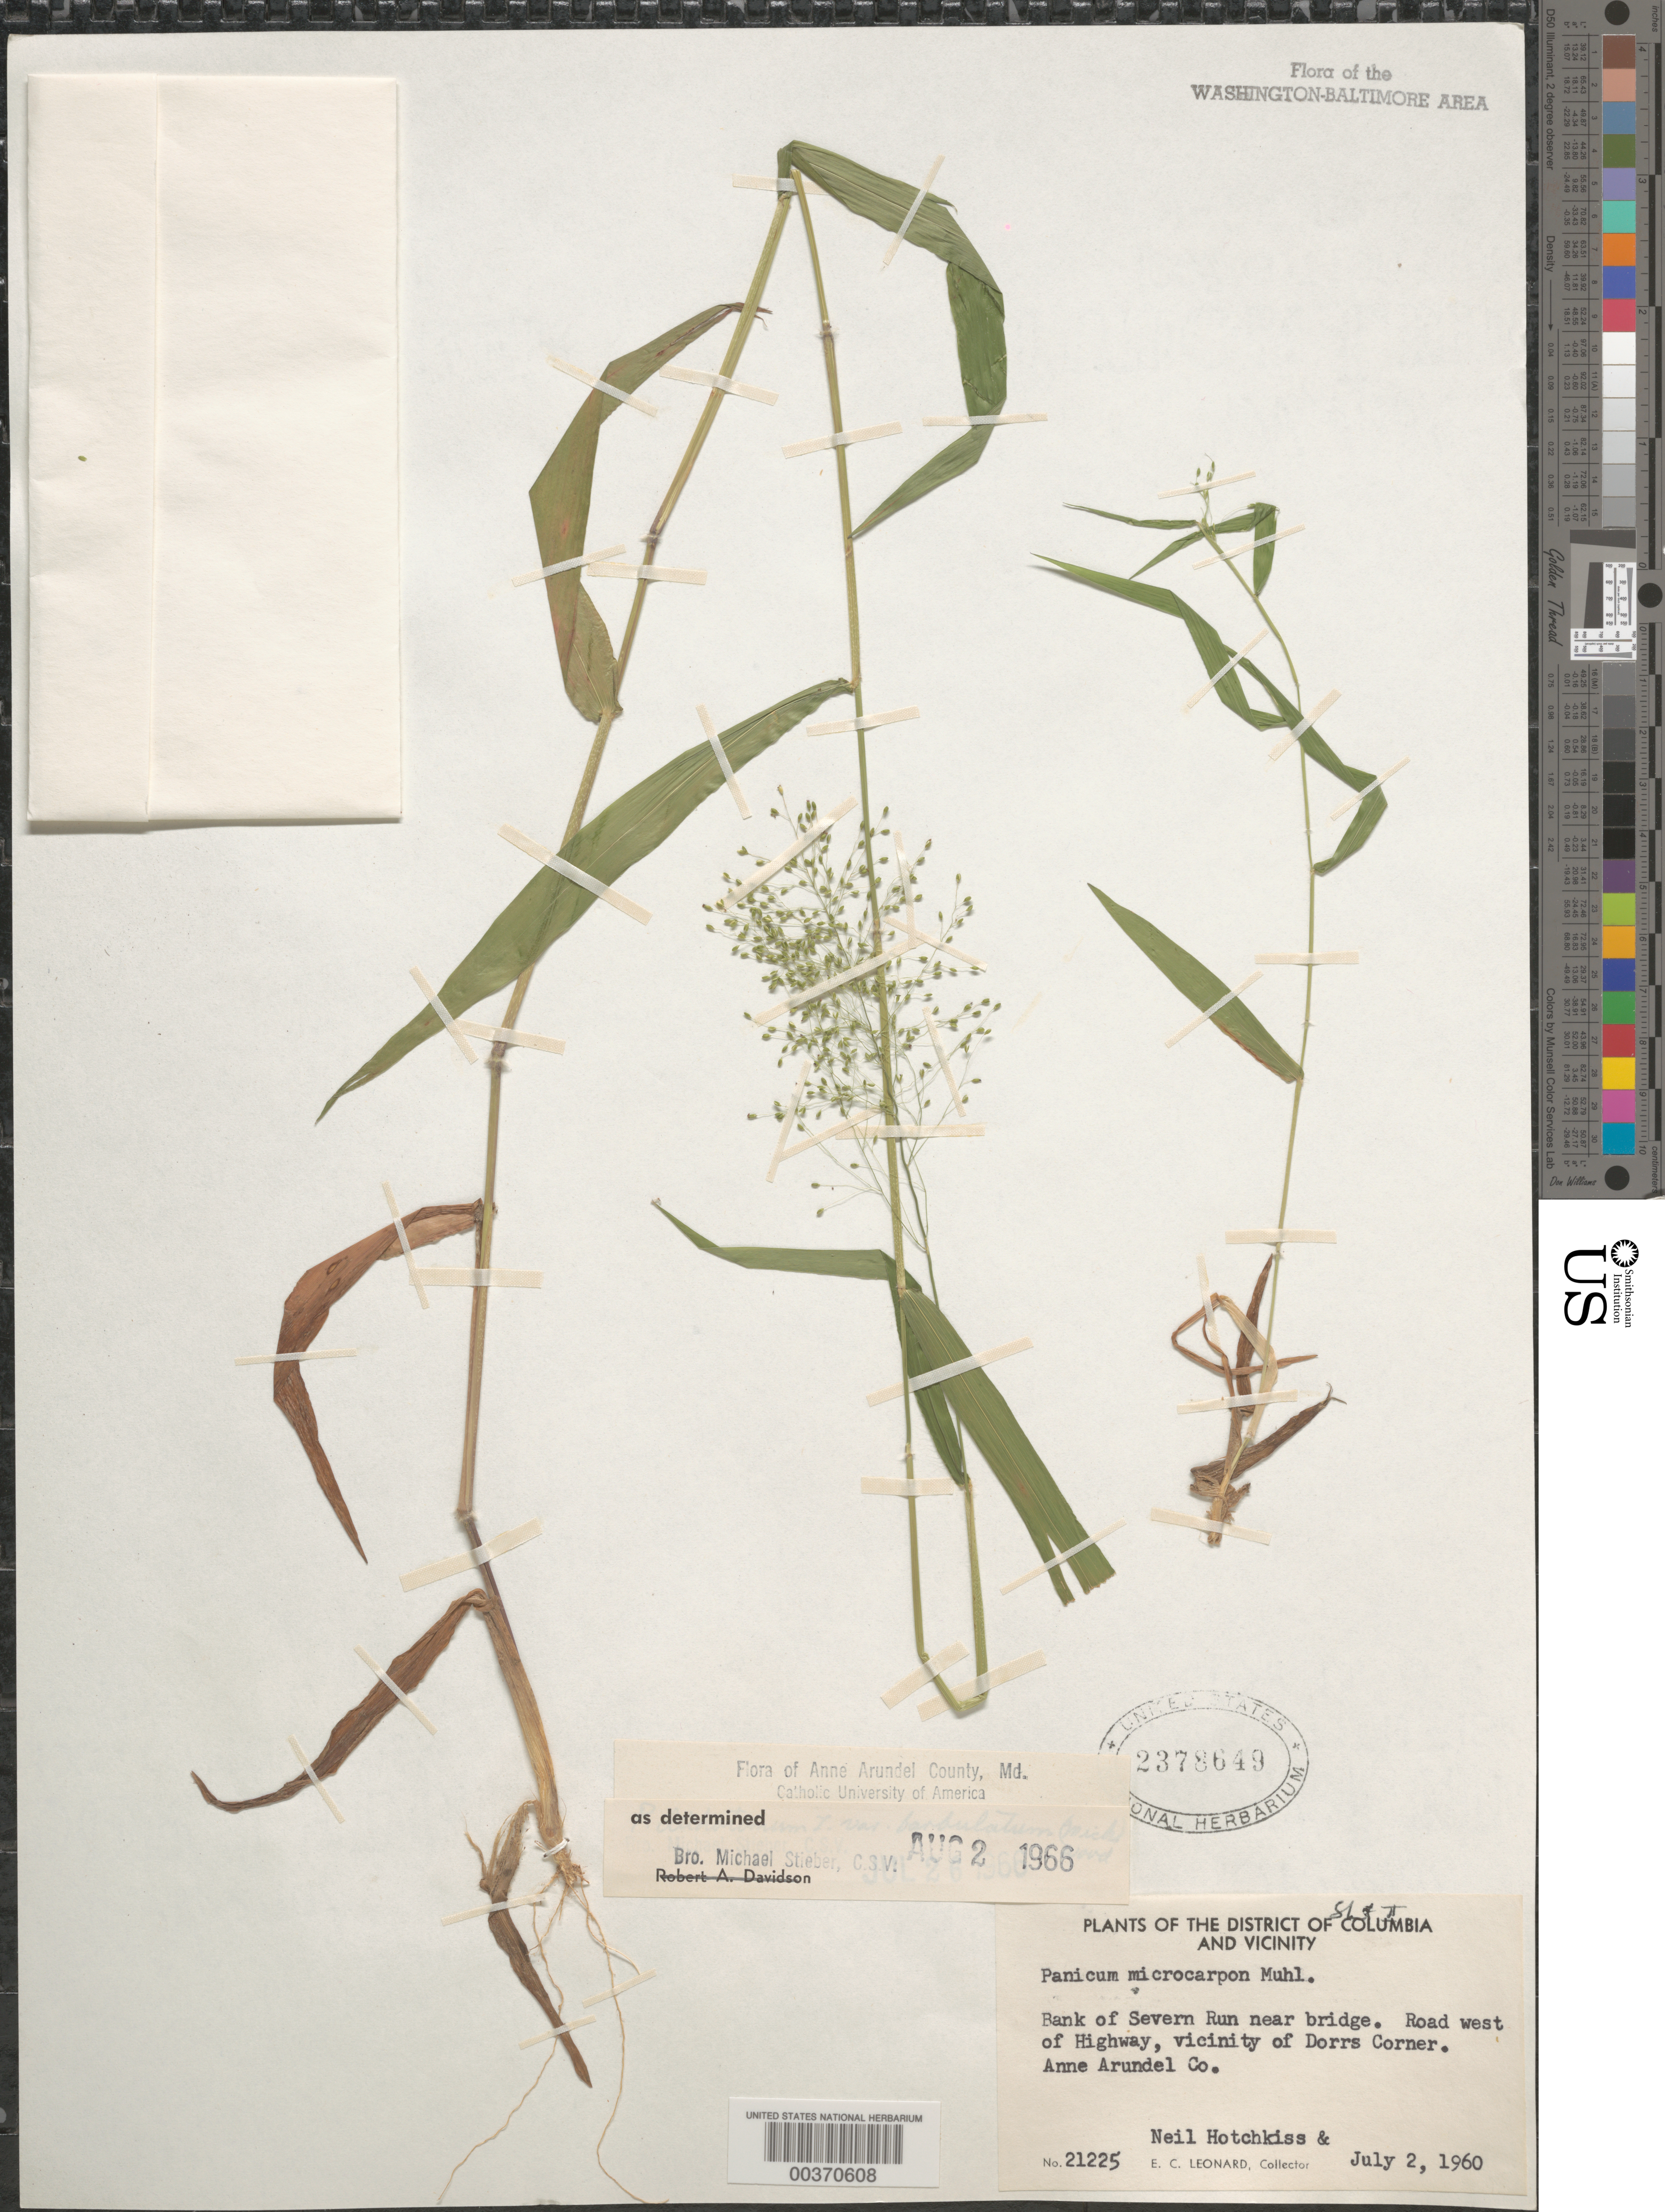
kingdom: Plantae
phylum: Tracheophyta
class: Liliopsida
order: Poales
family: Poaceae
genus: Dichanthelium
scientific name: Dichanthelium dichotomum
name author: (L.) Gould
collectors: N. Hotchkiss & E. C. Leonard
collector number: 21225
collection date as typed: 02 Jul 1960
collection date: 1960-07-02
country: United States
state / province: Maryland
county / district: Anne Arundel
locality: Severn River, Dorrs corner vicinity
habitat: Bank of run near bridge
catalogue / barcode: US 2378649